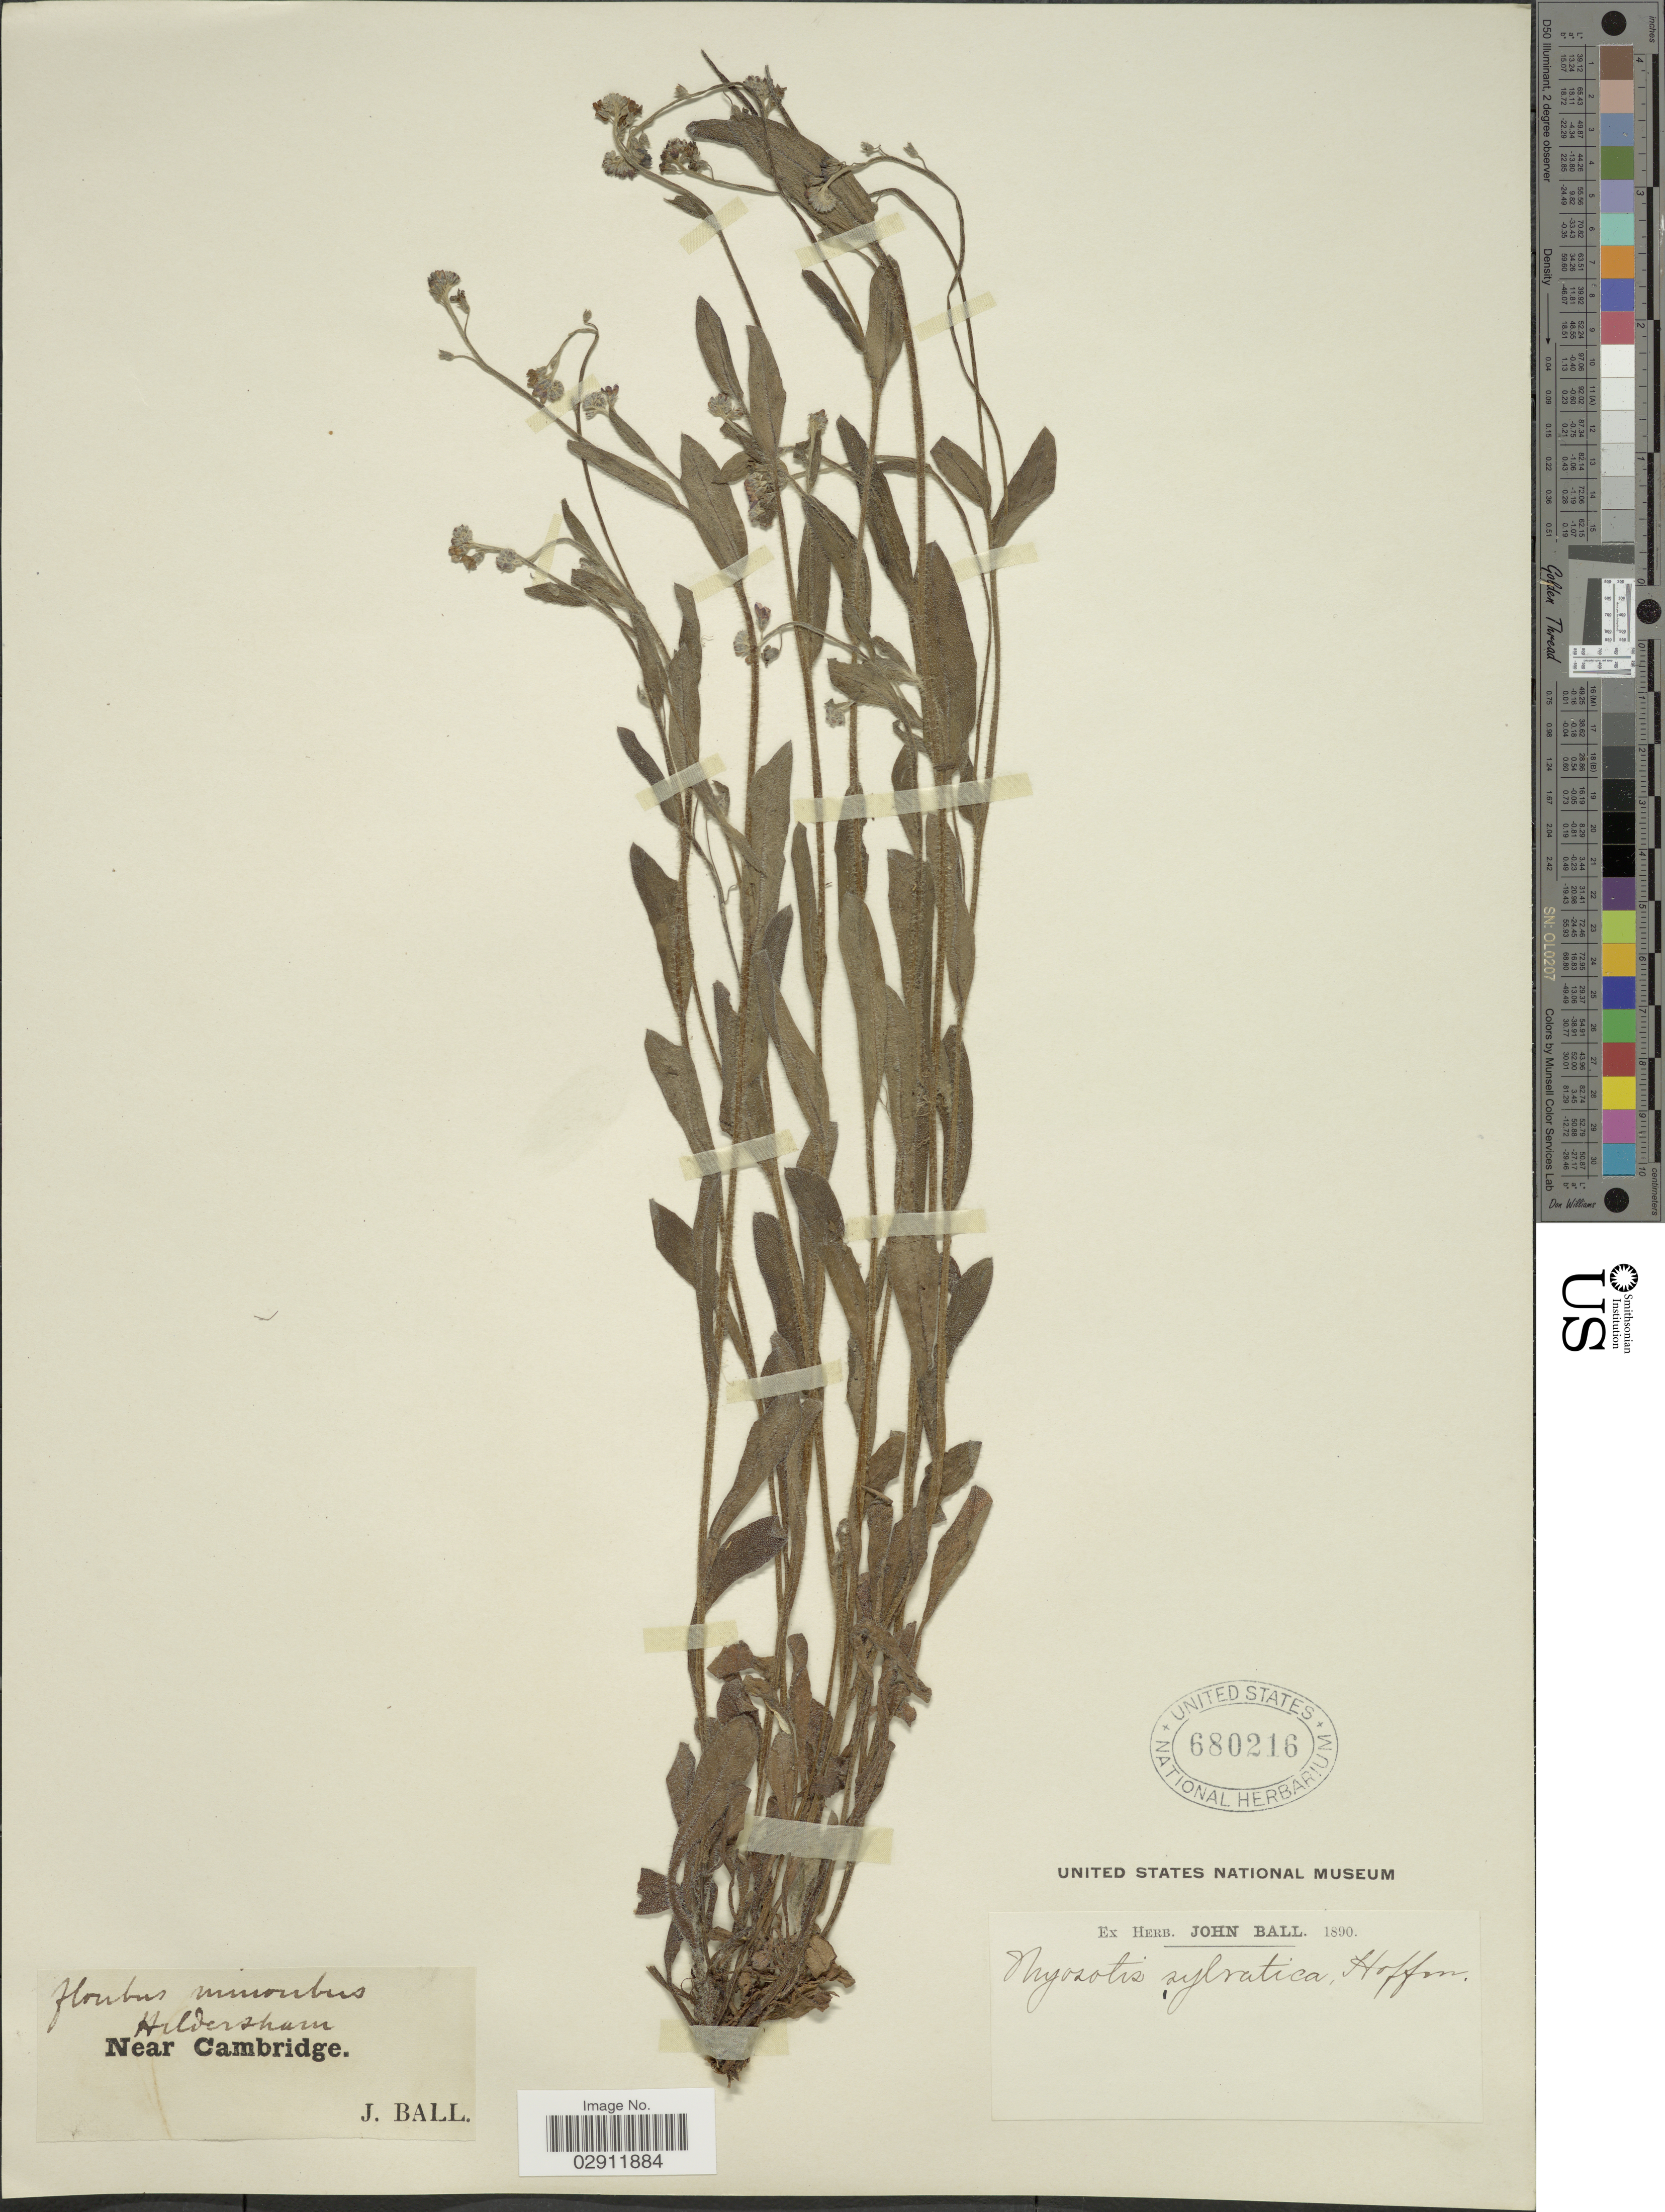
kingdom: Plantae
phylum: Tracheophyta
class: Magnoliopsida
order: Boraginales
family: Boraginaceae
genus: Myosotis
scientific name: Myosotis sylvatica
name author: Ehrh. ex Hoffm.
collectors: J. Ball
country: United Kingdom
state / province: England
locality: Hildersham, near Cambridge.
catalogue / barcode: US 680216